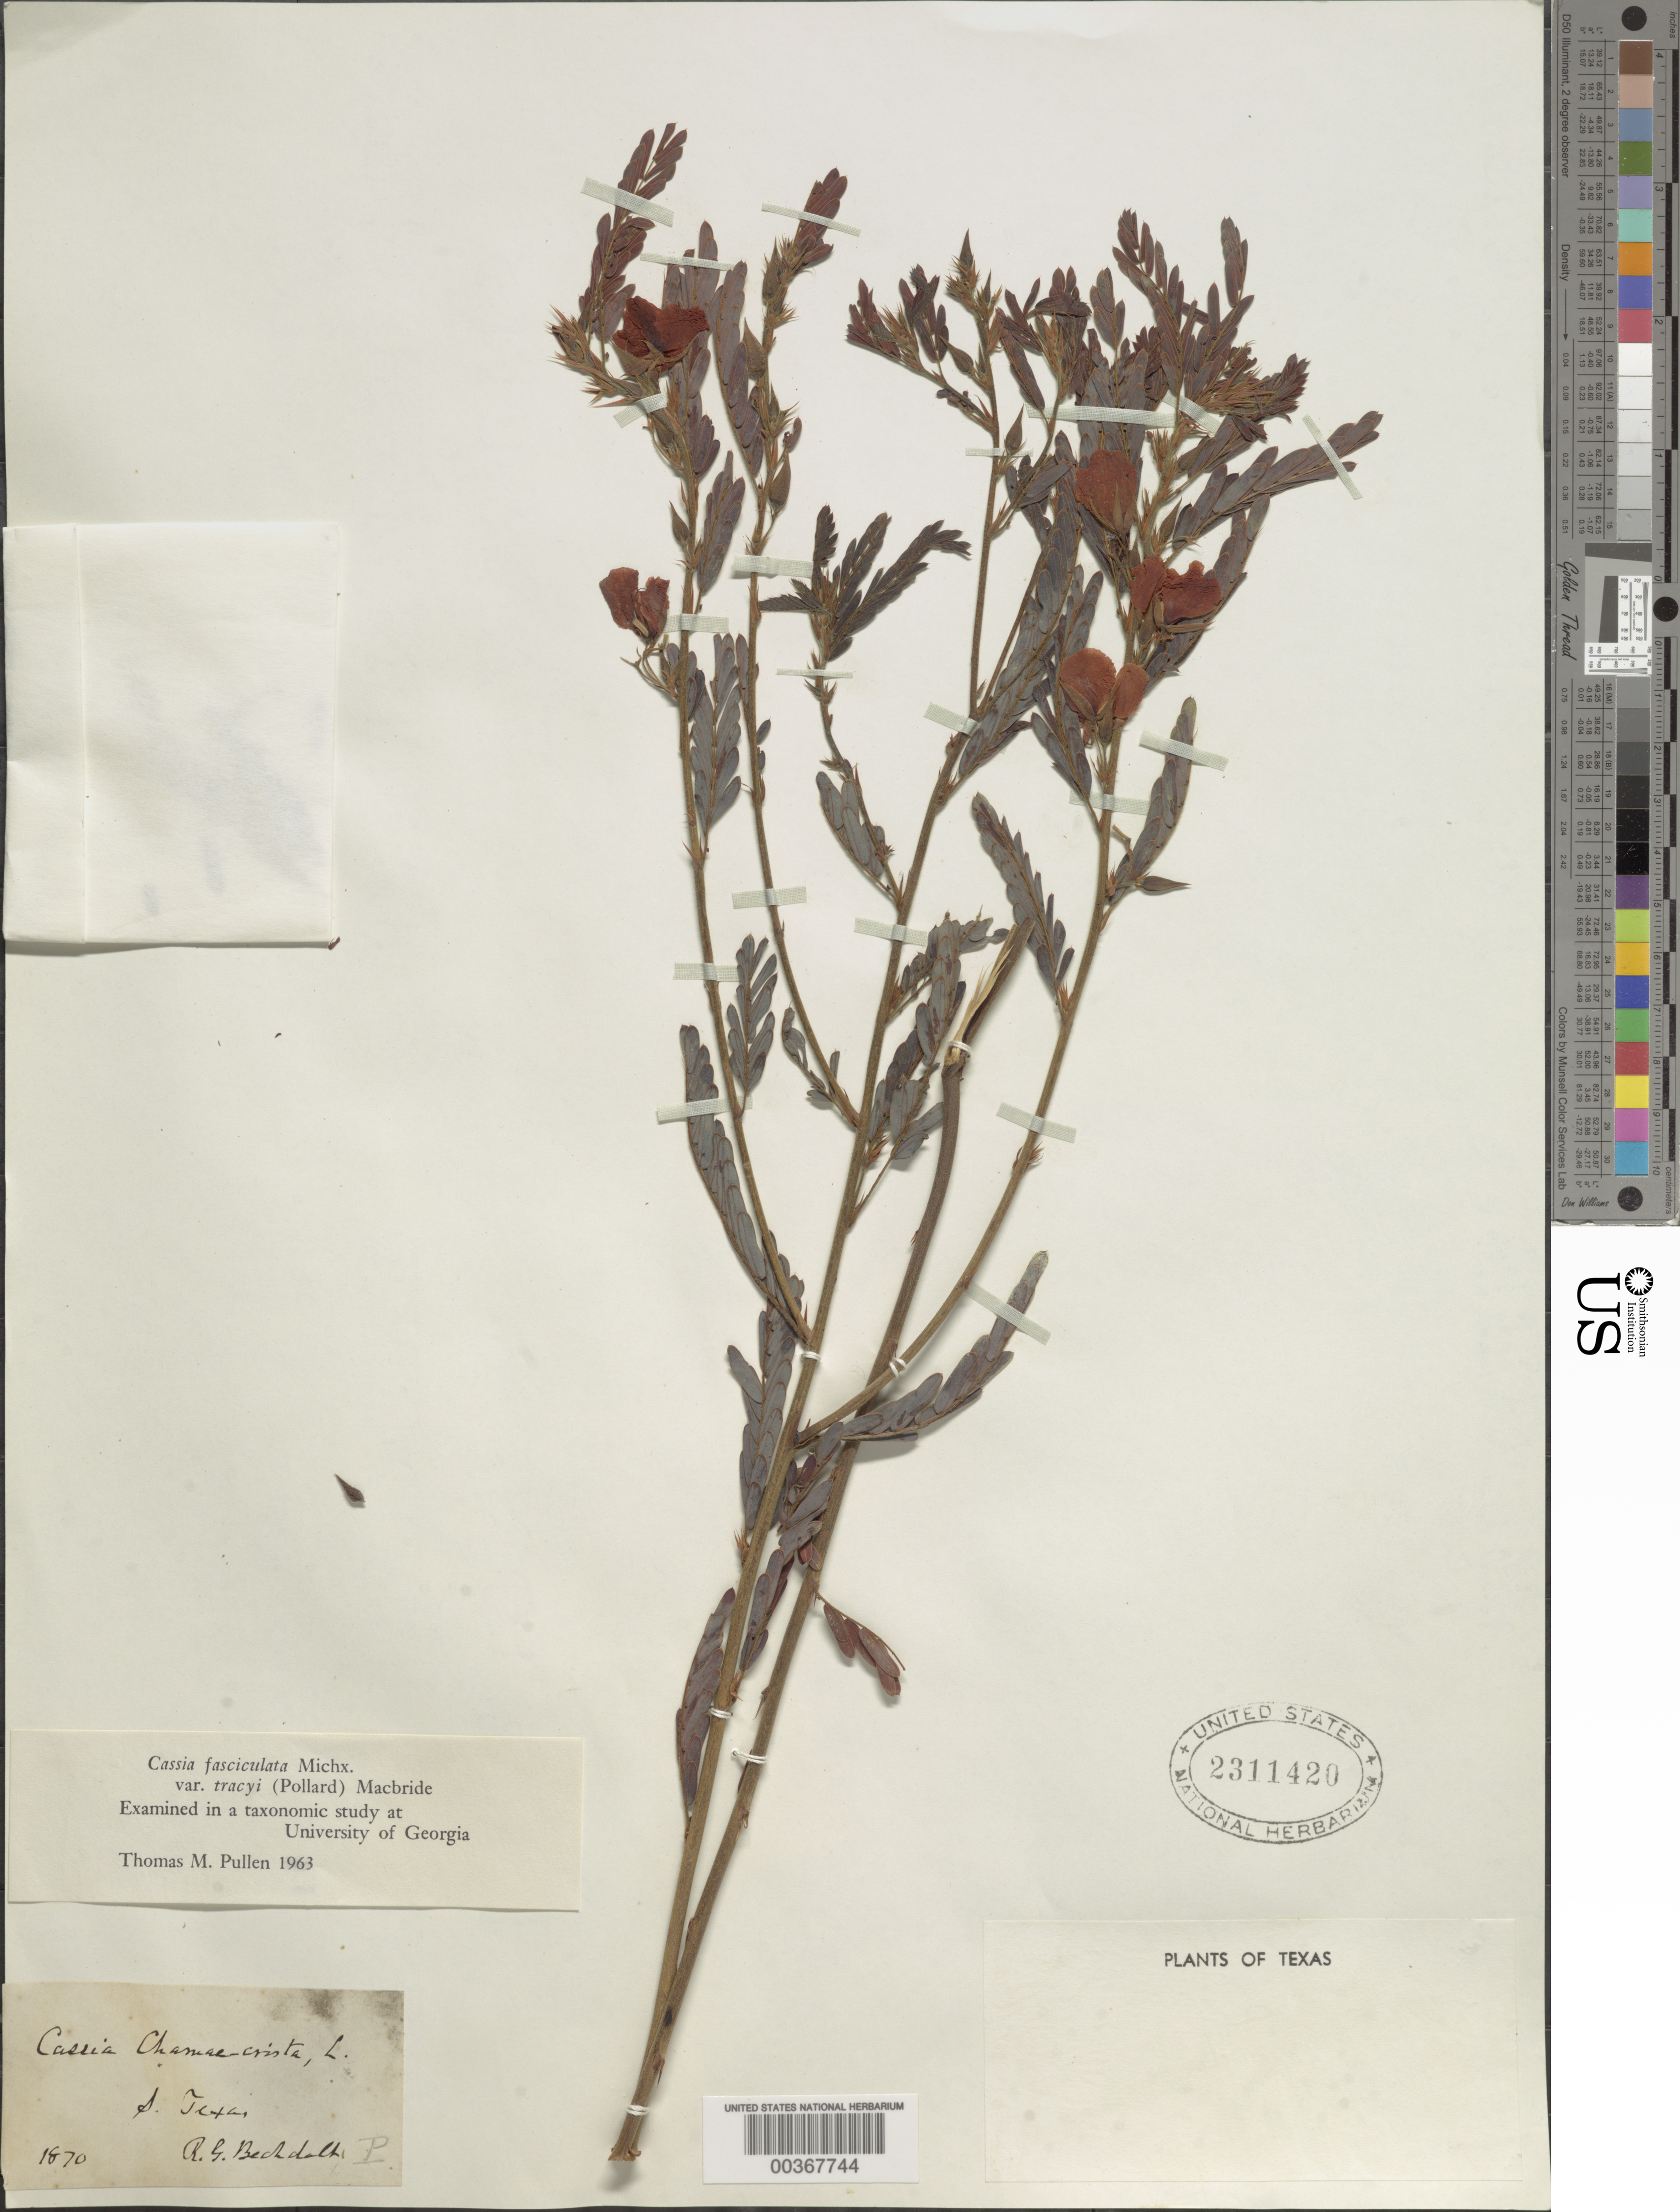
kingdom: Plantae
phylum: Tracheophyta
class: Magnoliopsida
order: Fabales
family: Fabaceae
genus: Chamaecrista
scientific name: Chamaecrista fasciculata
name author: (Michx.) Greene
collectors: R. Bechdolt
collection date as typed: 1870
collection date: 1870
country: United States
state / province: Texas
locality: S texas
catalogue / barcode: US 2311420